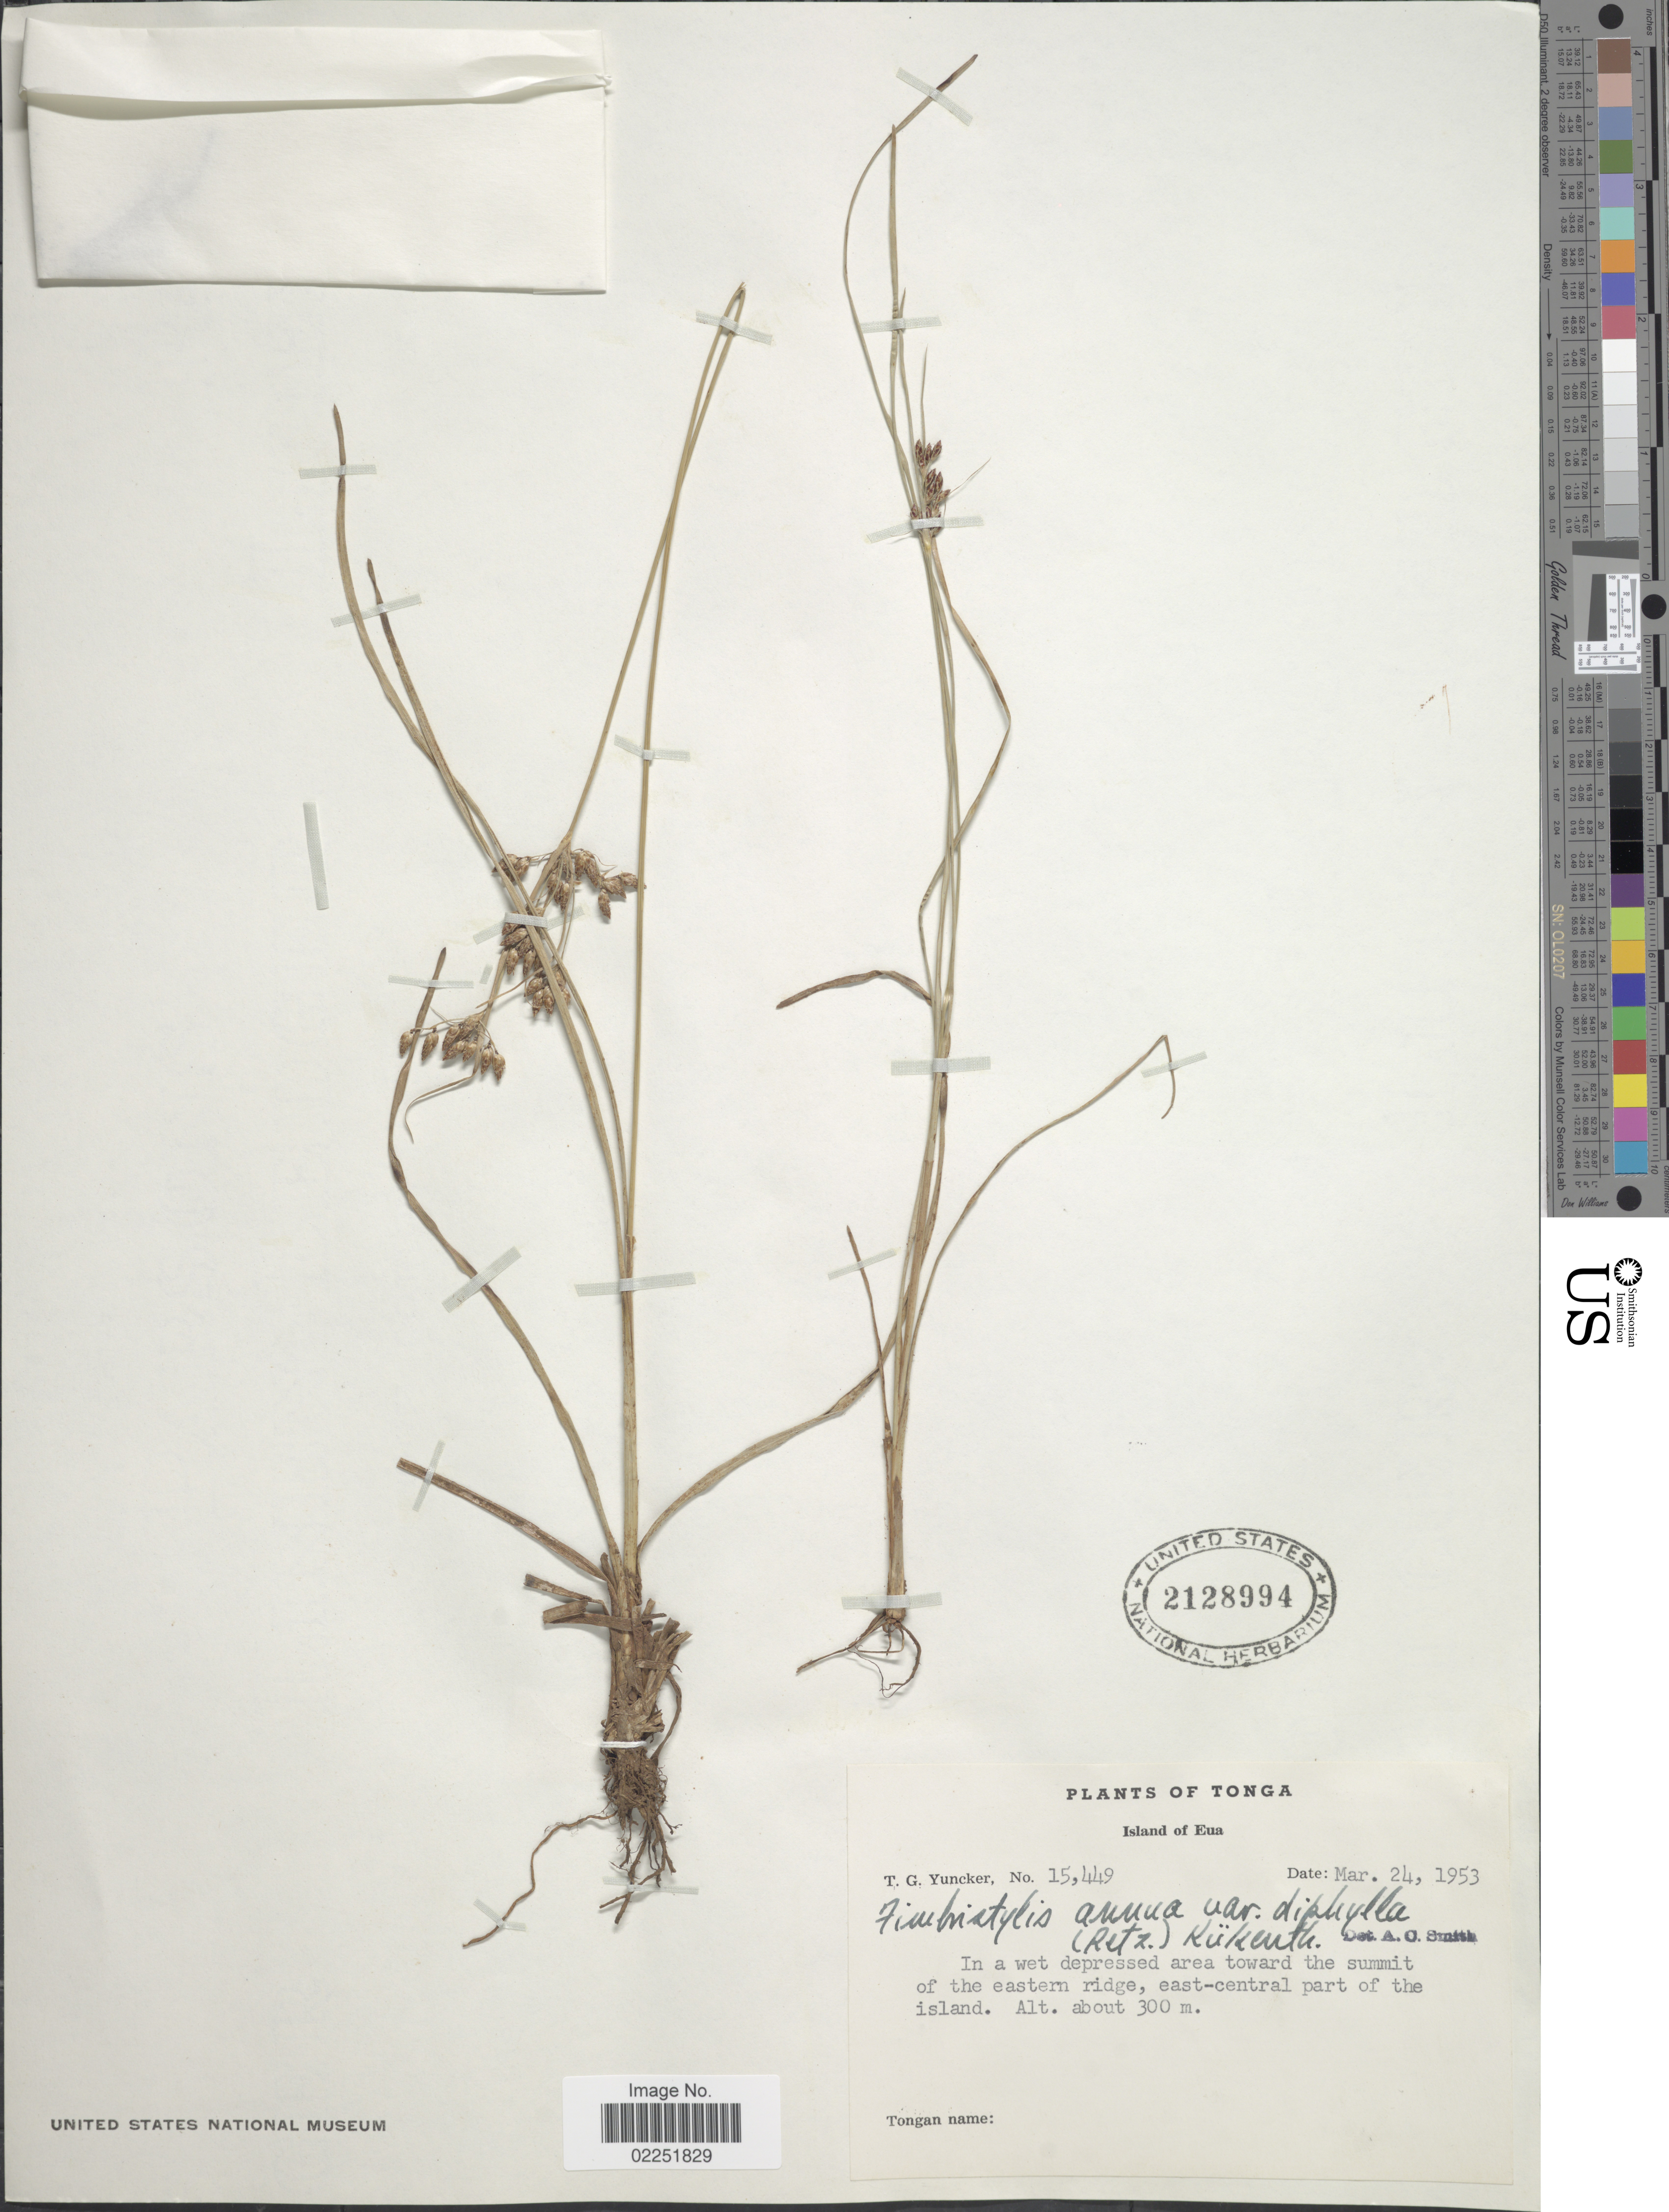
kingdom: Plantae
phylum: Tracheophyta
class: Liliopsida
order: Poales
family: Cyperaceae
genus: Fimbristylis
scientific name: Fimbristylis dichotoma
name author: (L.) Vahl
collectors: T. G. Yuncker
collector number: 15449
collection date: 1953-03-24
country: Tonga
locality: Island of Eua. In a wet depressed area toward the summit of the eastern ridge, east- central part of the island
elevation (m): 300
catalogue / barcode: US 2128994